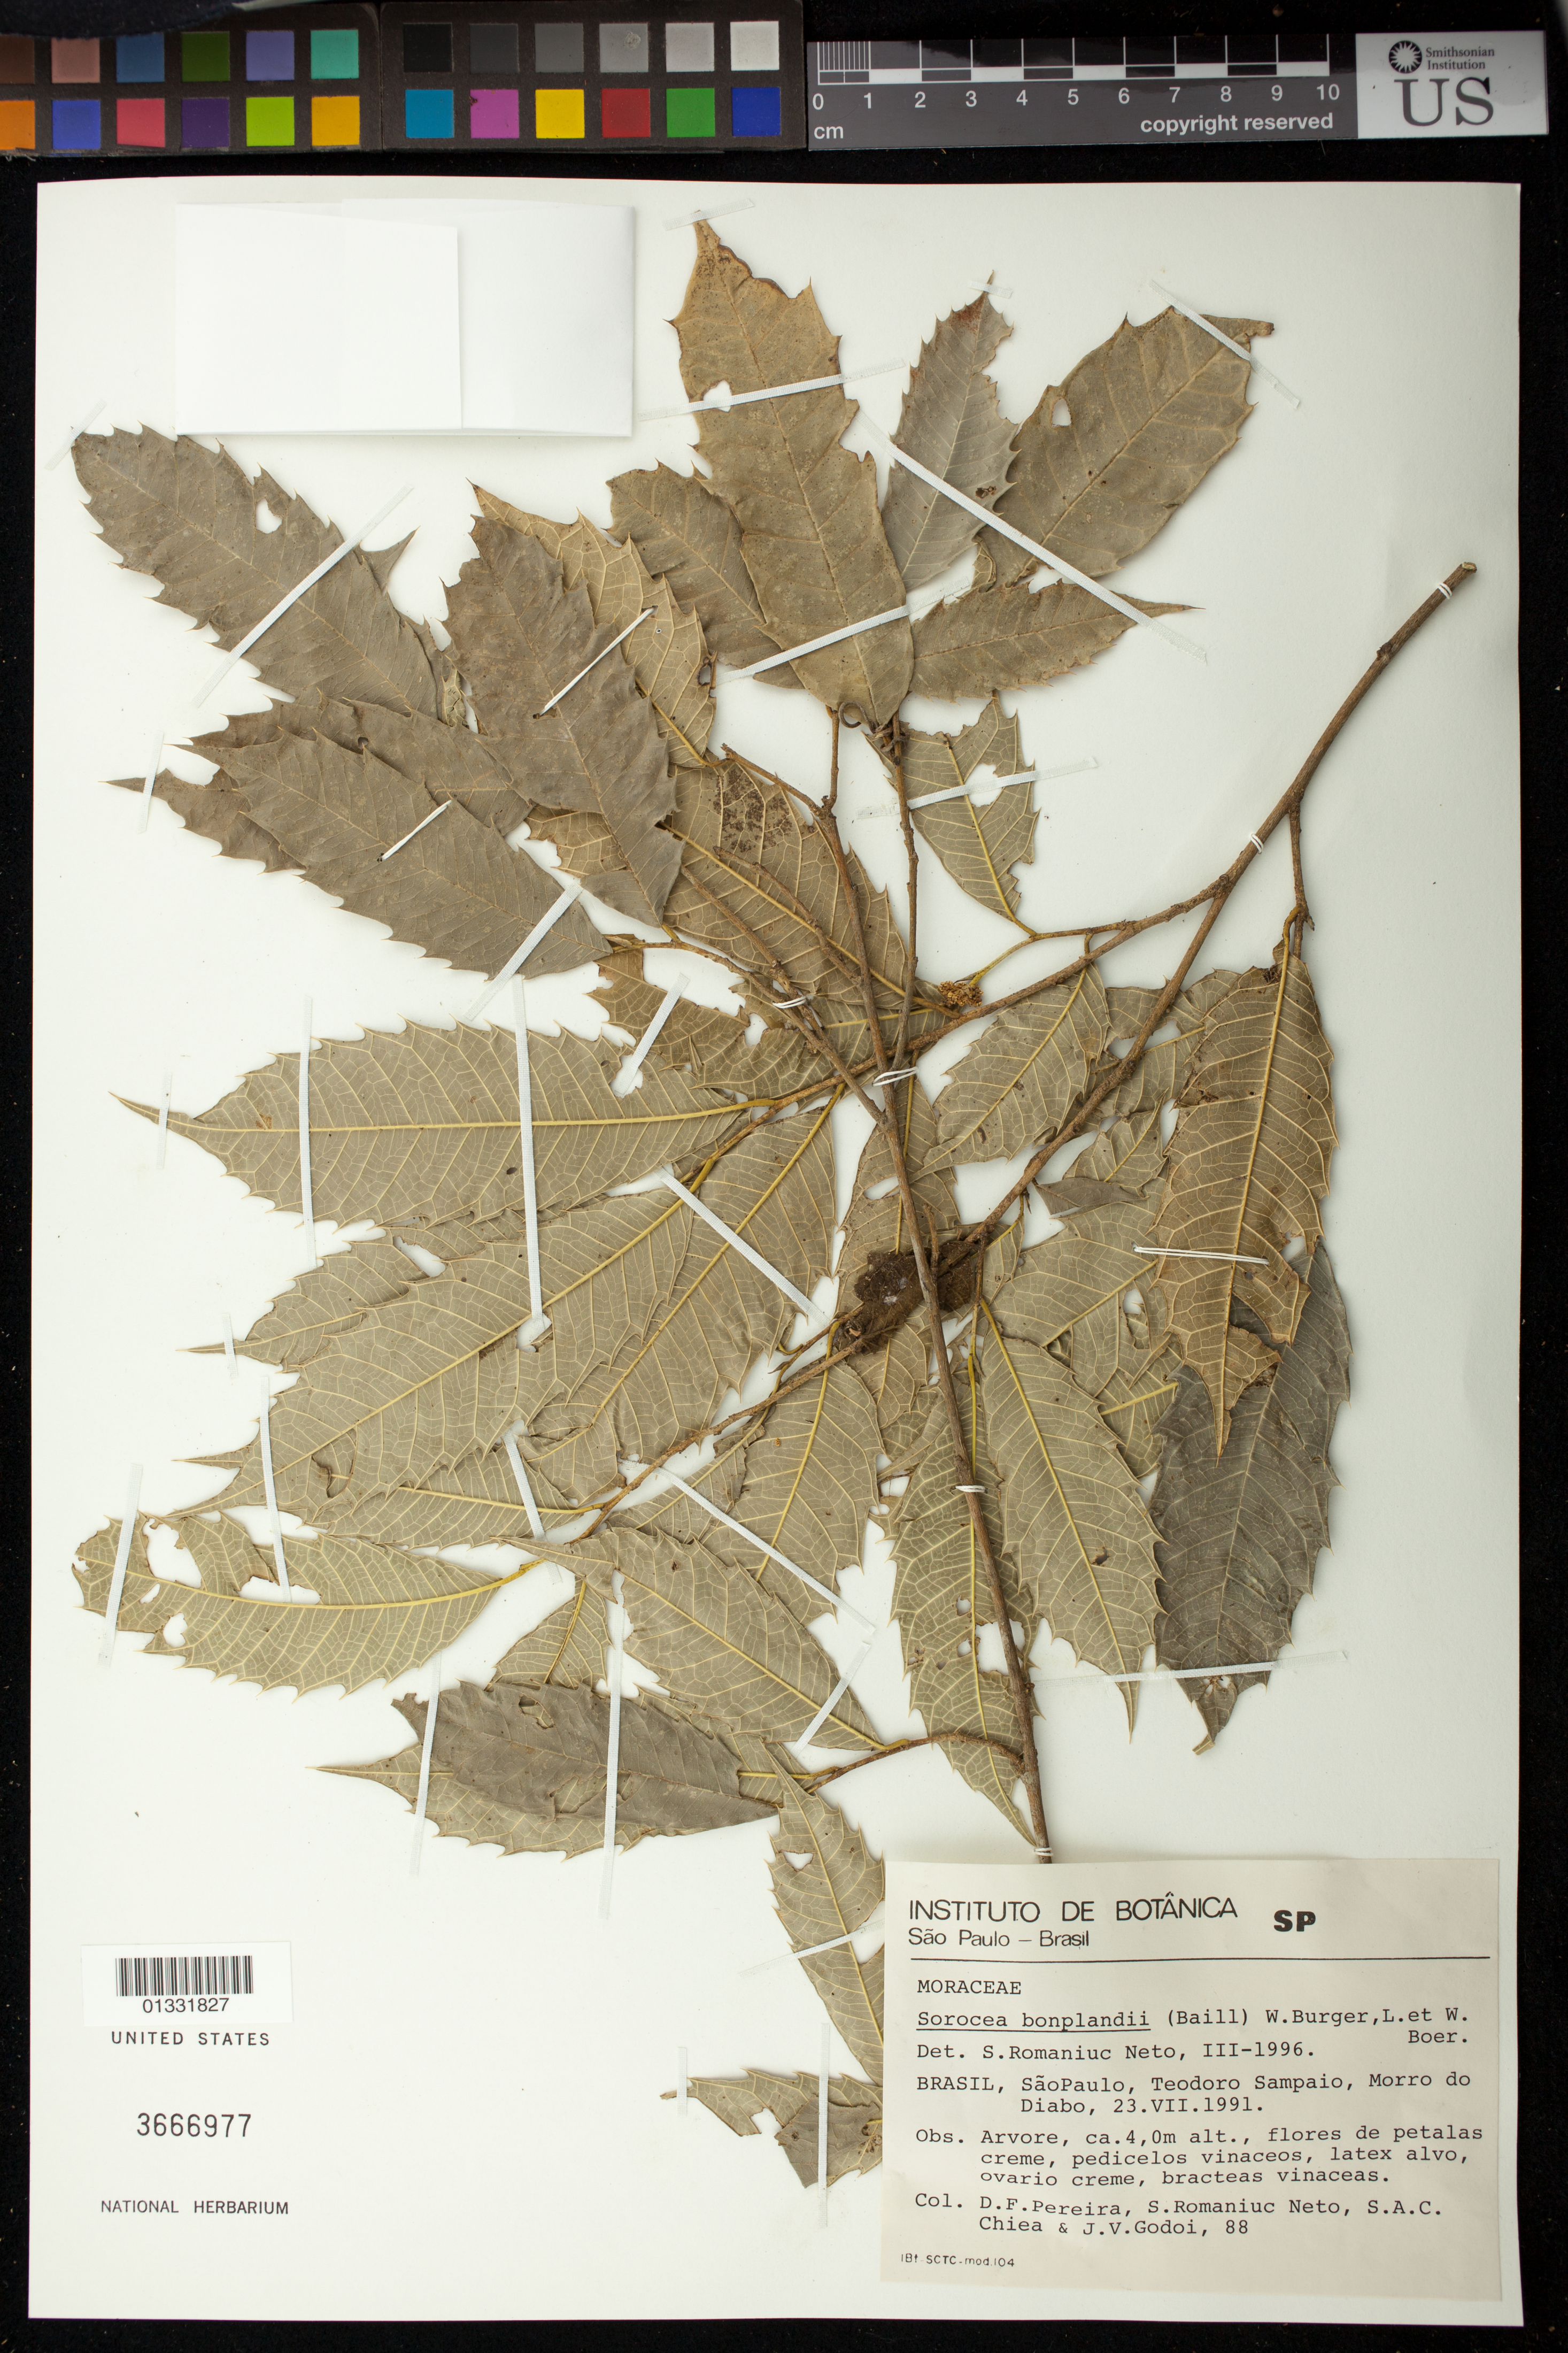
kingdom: Plantae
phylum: Tracheophyta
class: Magnoliopsida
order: Rosales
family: Moraceae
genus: Sorocea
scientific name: Sorocea bonplandii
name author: (Baill.) W.C. Burger et al.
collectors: D. F. Pereira, S. R. Neto, S. A. C. Chiea & J. Godoi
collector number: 88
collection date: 1991-07-23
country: Brazil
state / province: São Paulo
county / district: Teodoro Sampaio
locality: morro do Diabo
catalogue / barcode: US 3666977